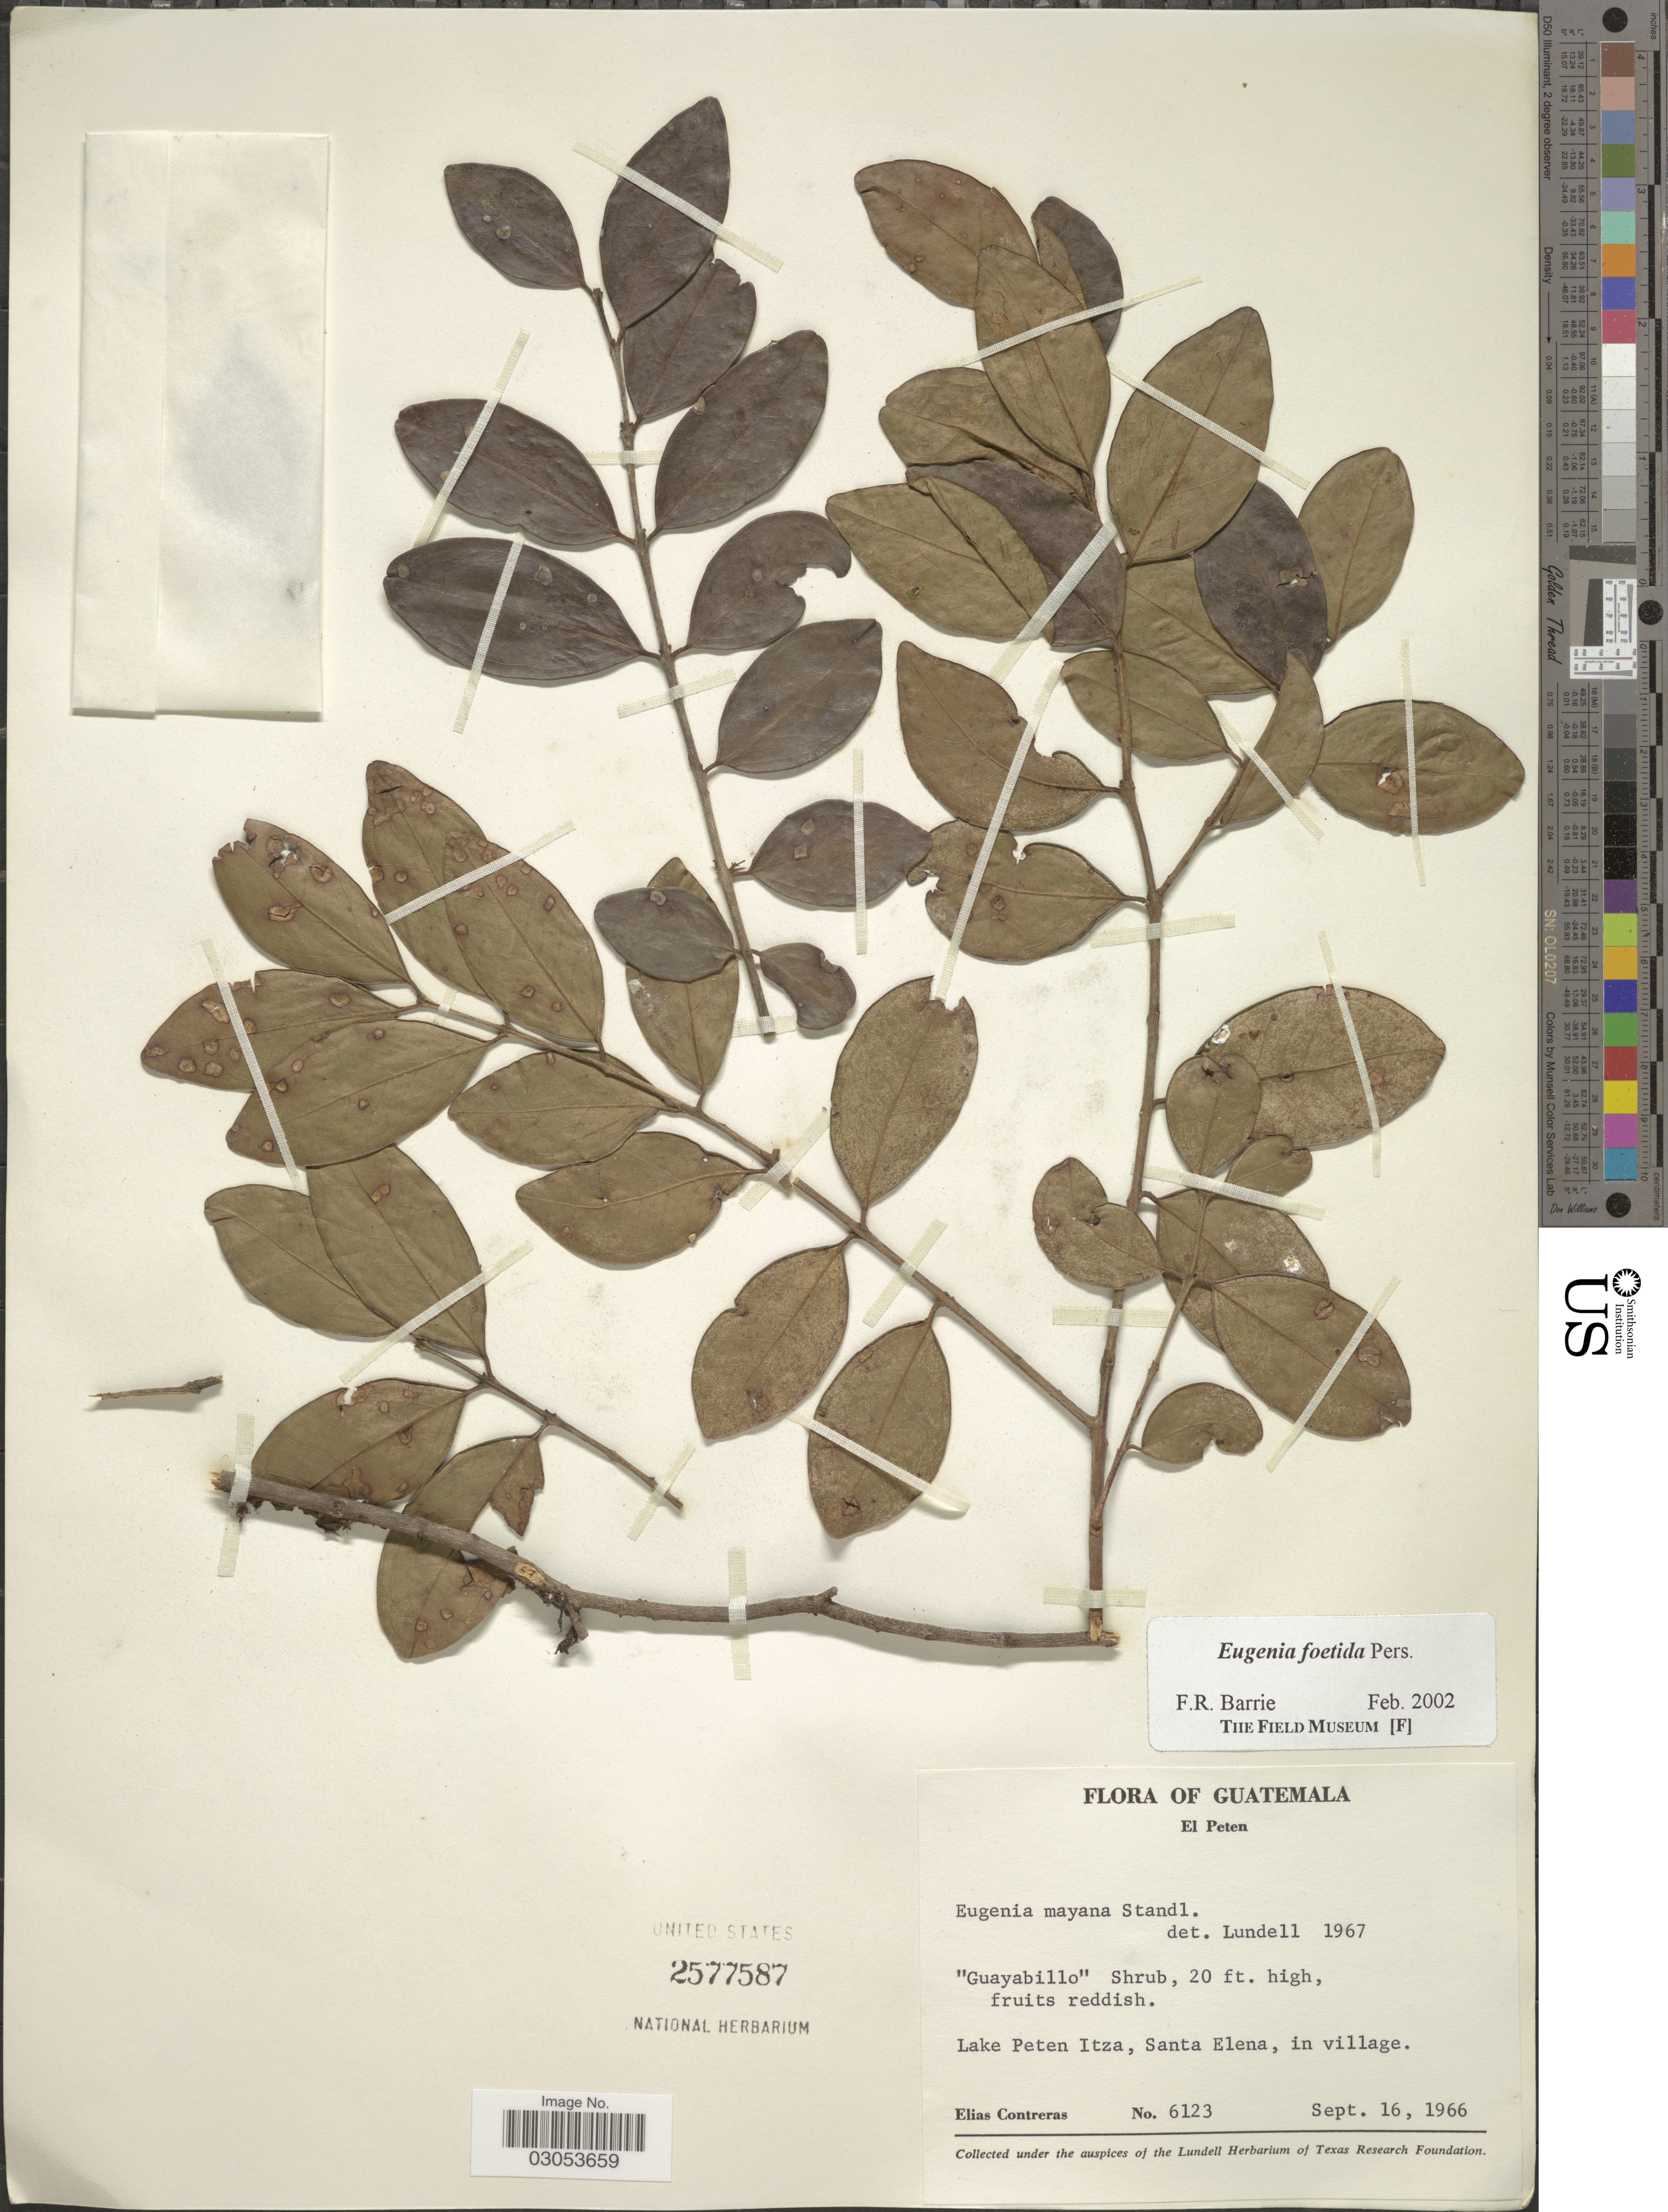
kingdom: Plantae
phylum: Tracheophyta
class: Magnoliopsida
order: Myrtales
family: Myrtaceae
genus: Eugenia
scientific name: Eugenia foetida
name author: Pers.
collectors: E. Contreras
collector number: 6123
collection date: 1966-09-16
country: Guatemala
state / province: El Petén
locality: Lake Peten Itza, Santa Elena, in village.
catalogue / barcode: US 2577587